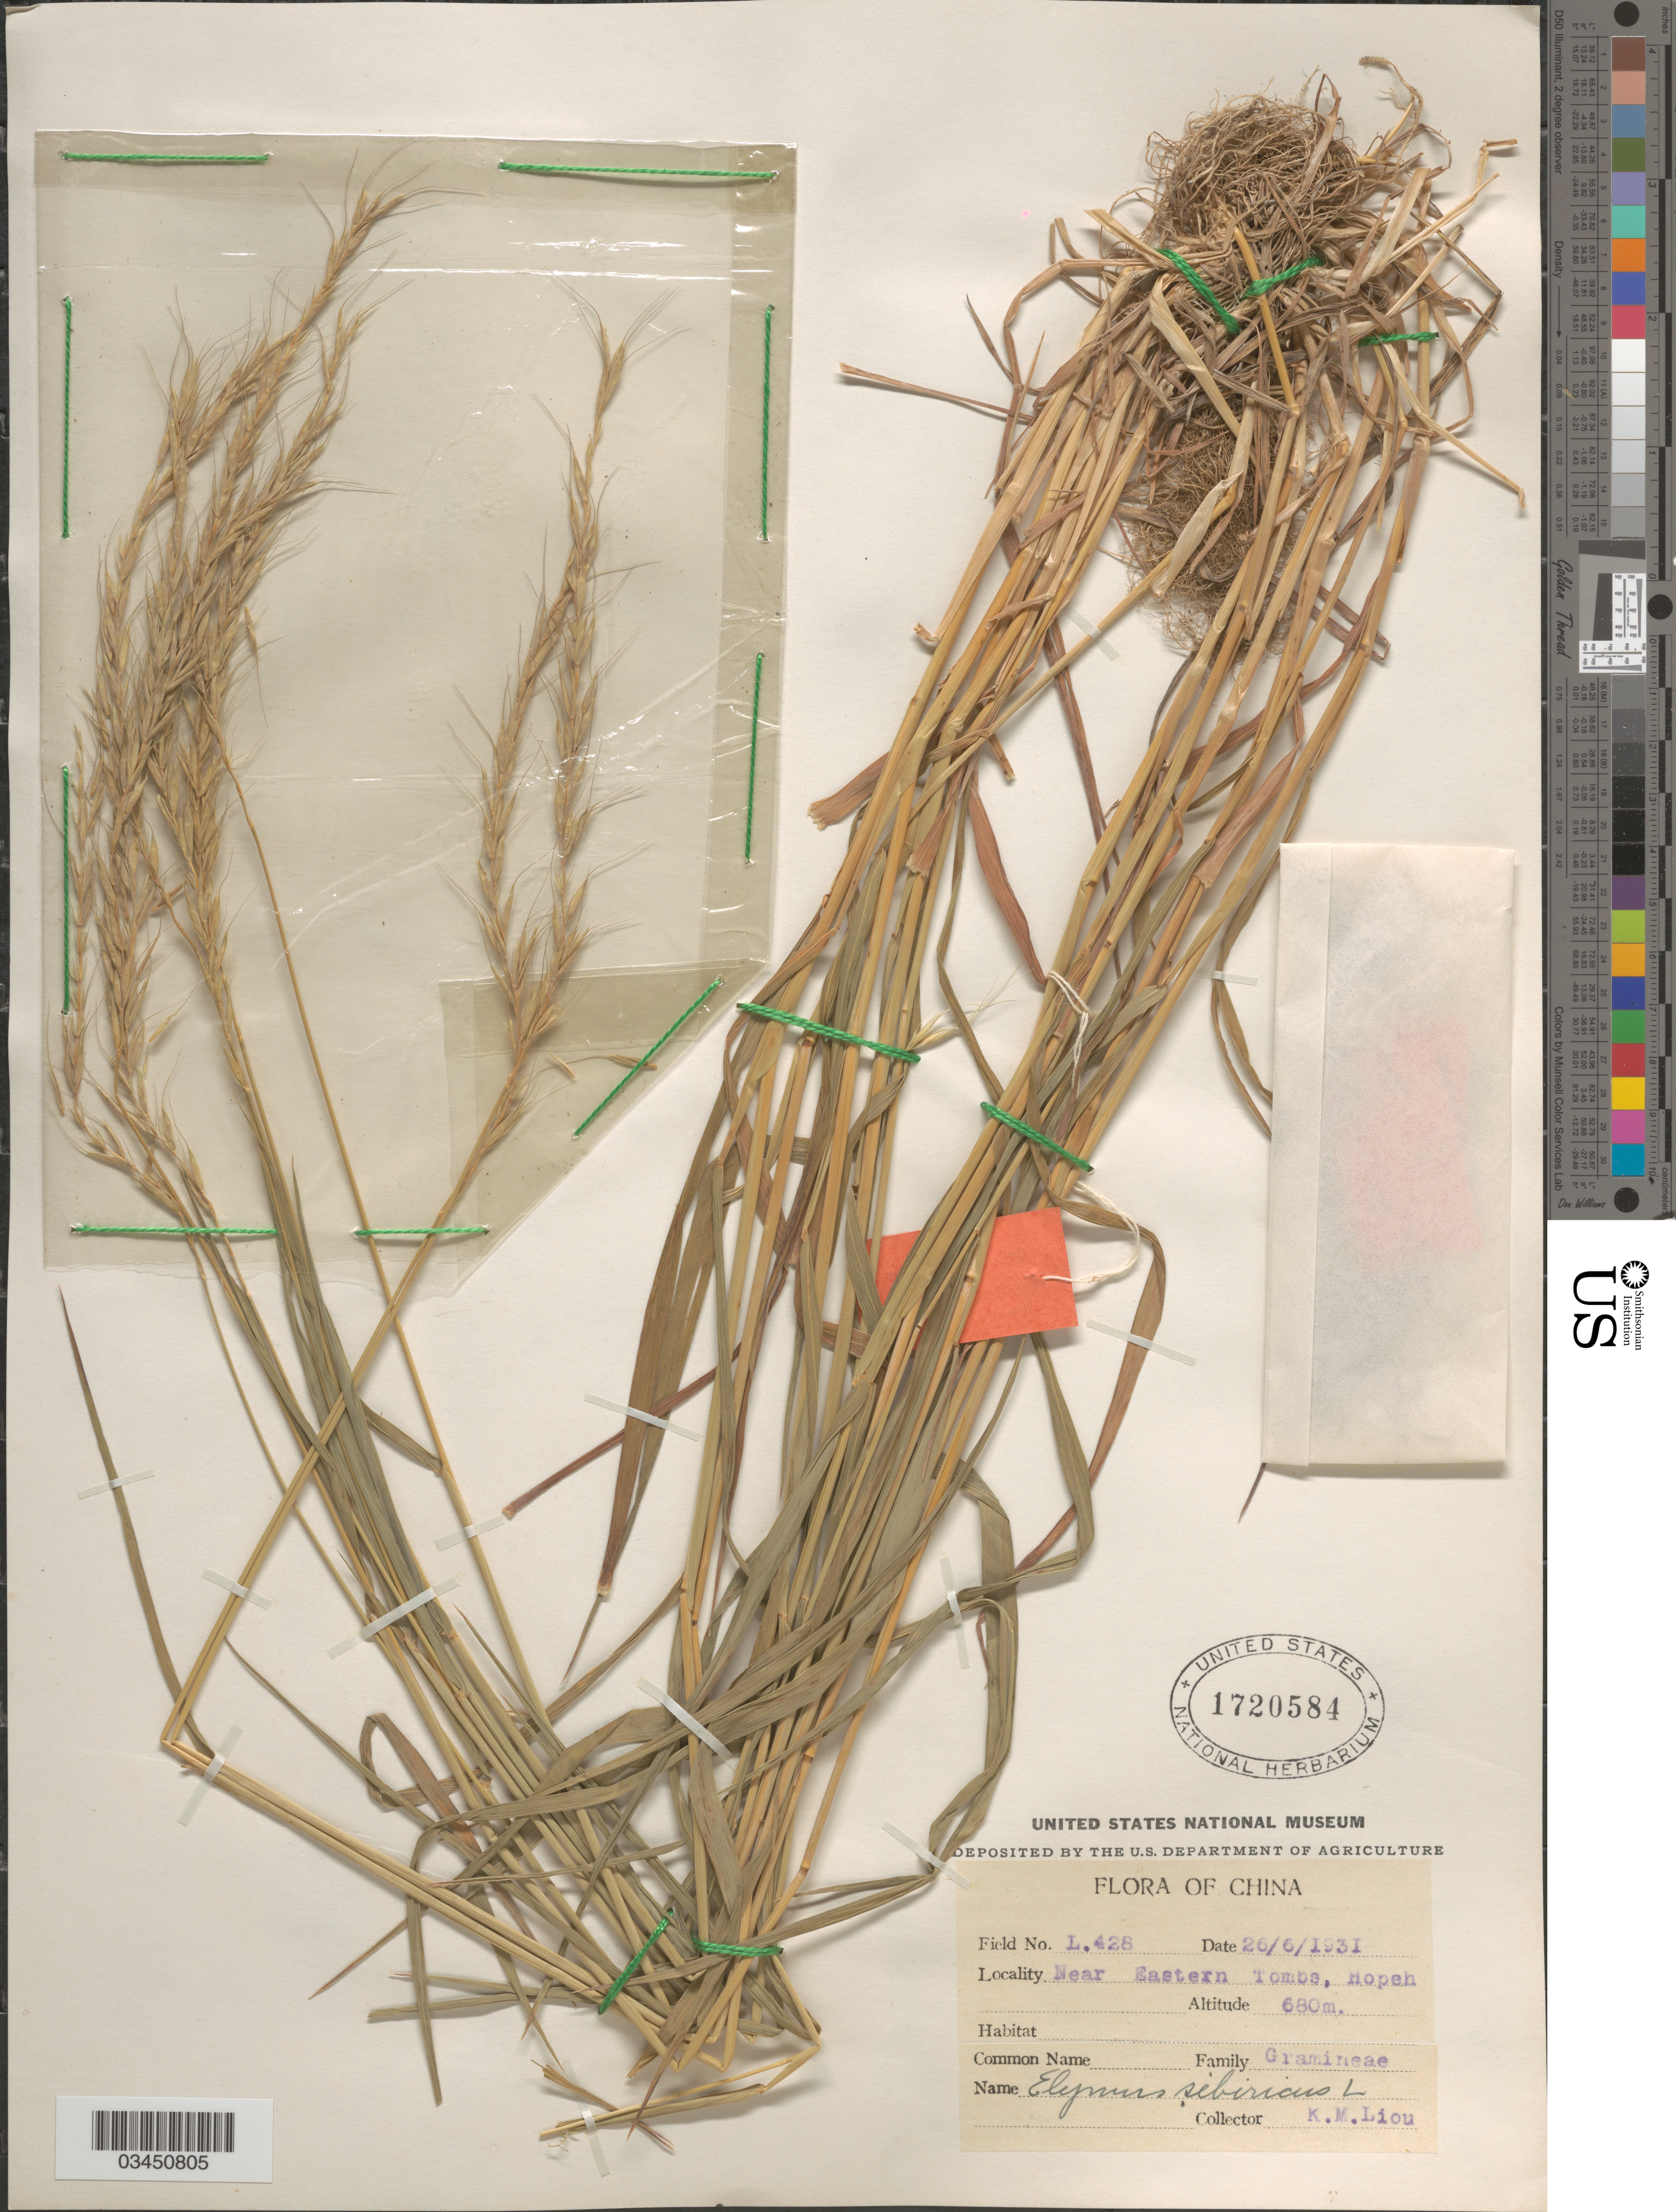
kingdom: Plantae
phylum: Tracheophyta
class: Liliopsida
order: Poales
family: Poaceae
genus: Elymus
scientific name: Elymus sibiricus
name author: L.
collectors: K. M. Liou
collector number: L.428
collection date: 1931-06-26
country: China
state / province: Hebei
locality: Near Eastern Tombs, Hopeh.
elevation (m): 680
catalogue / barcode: US 1720584